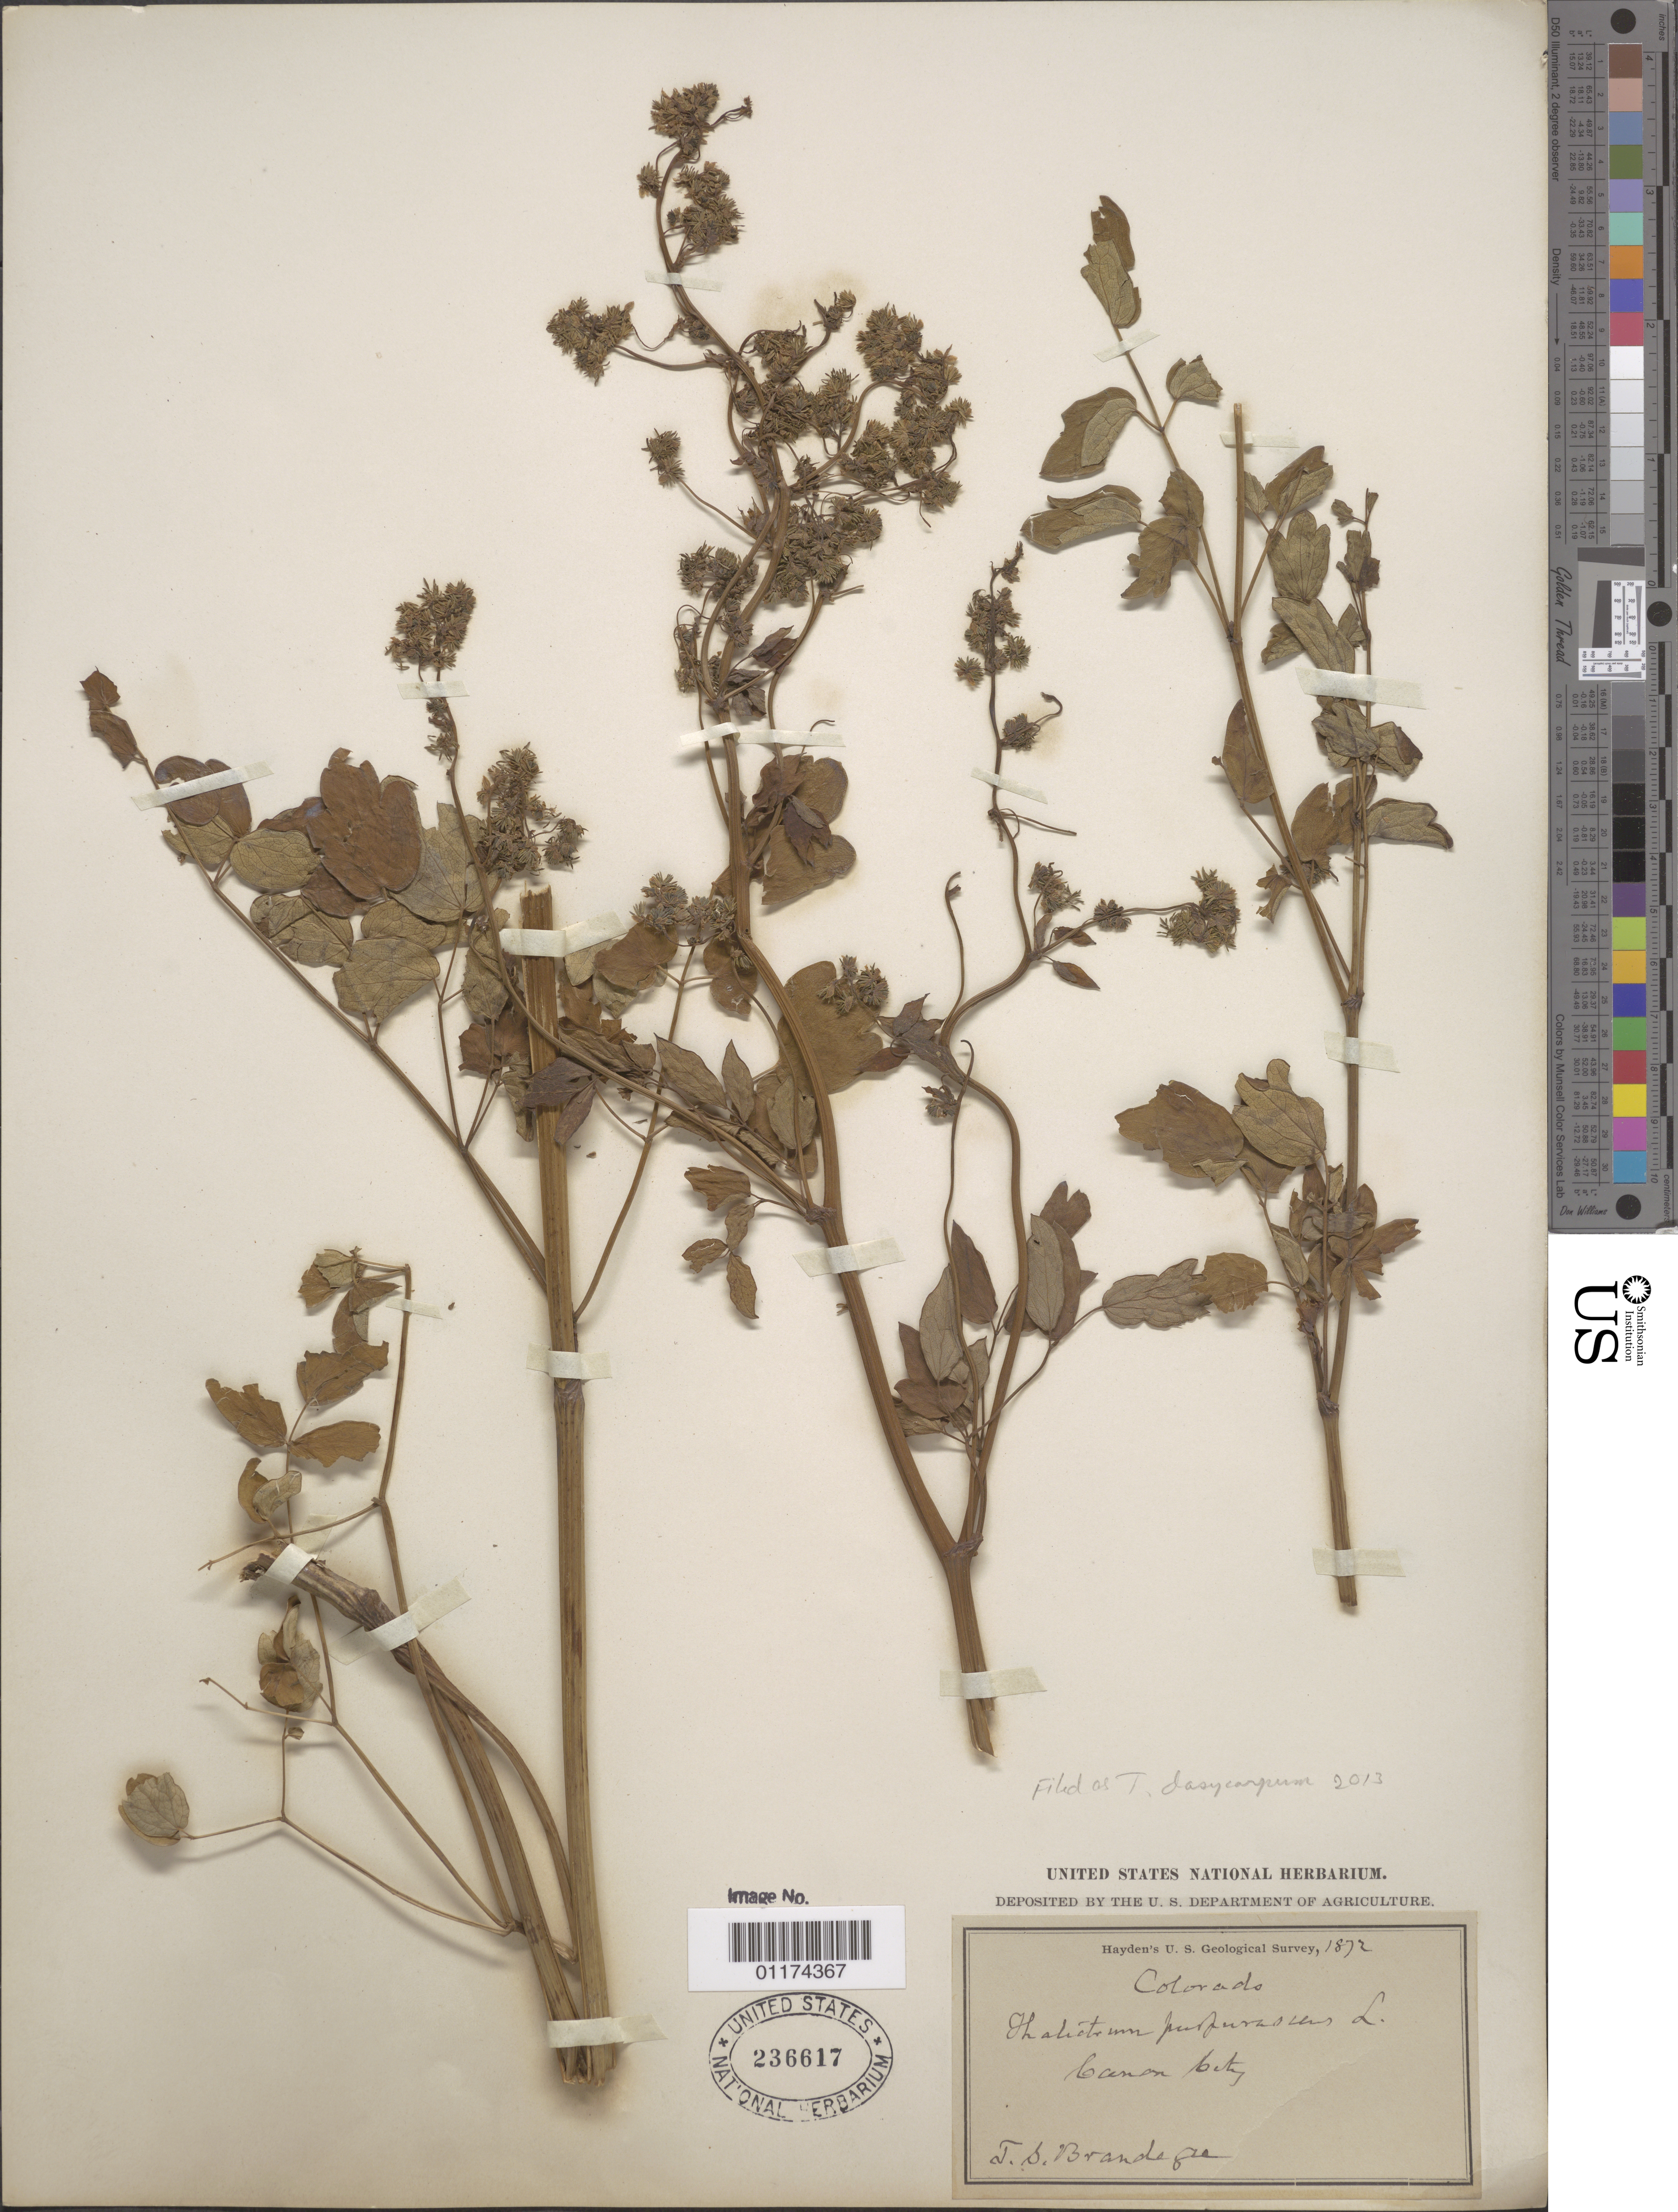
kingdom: Plantae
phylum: Tracheophyta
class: Magnoliopsida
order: Ranunculales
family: Ranunculaceae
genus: Thalictrum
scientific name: Thalictrum dasycarpum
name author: Fisch. & Avé-Lall.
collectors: -- Brandegee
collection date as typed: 1872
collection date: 1872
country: United States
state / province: Colorado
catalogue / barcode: US 236617